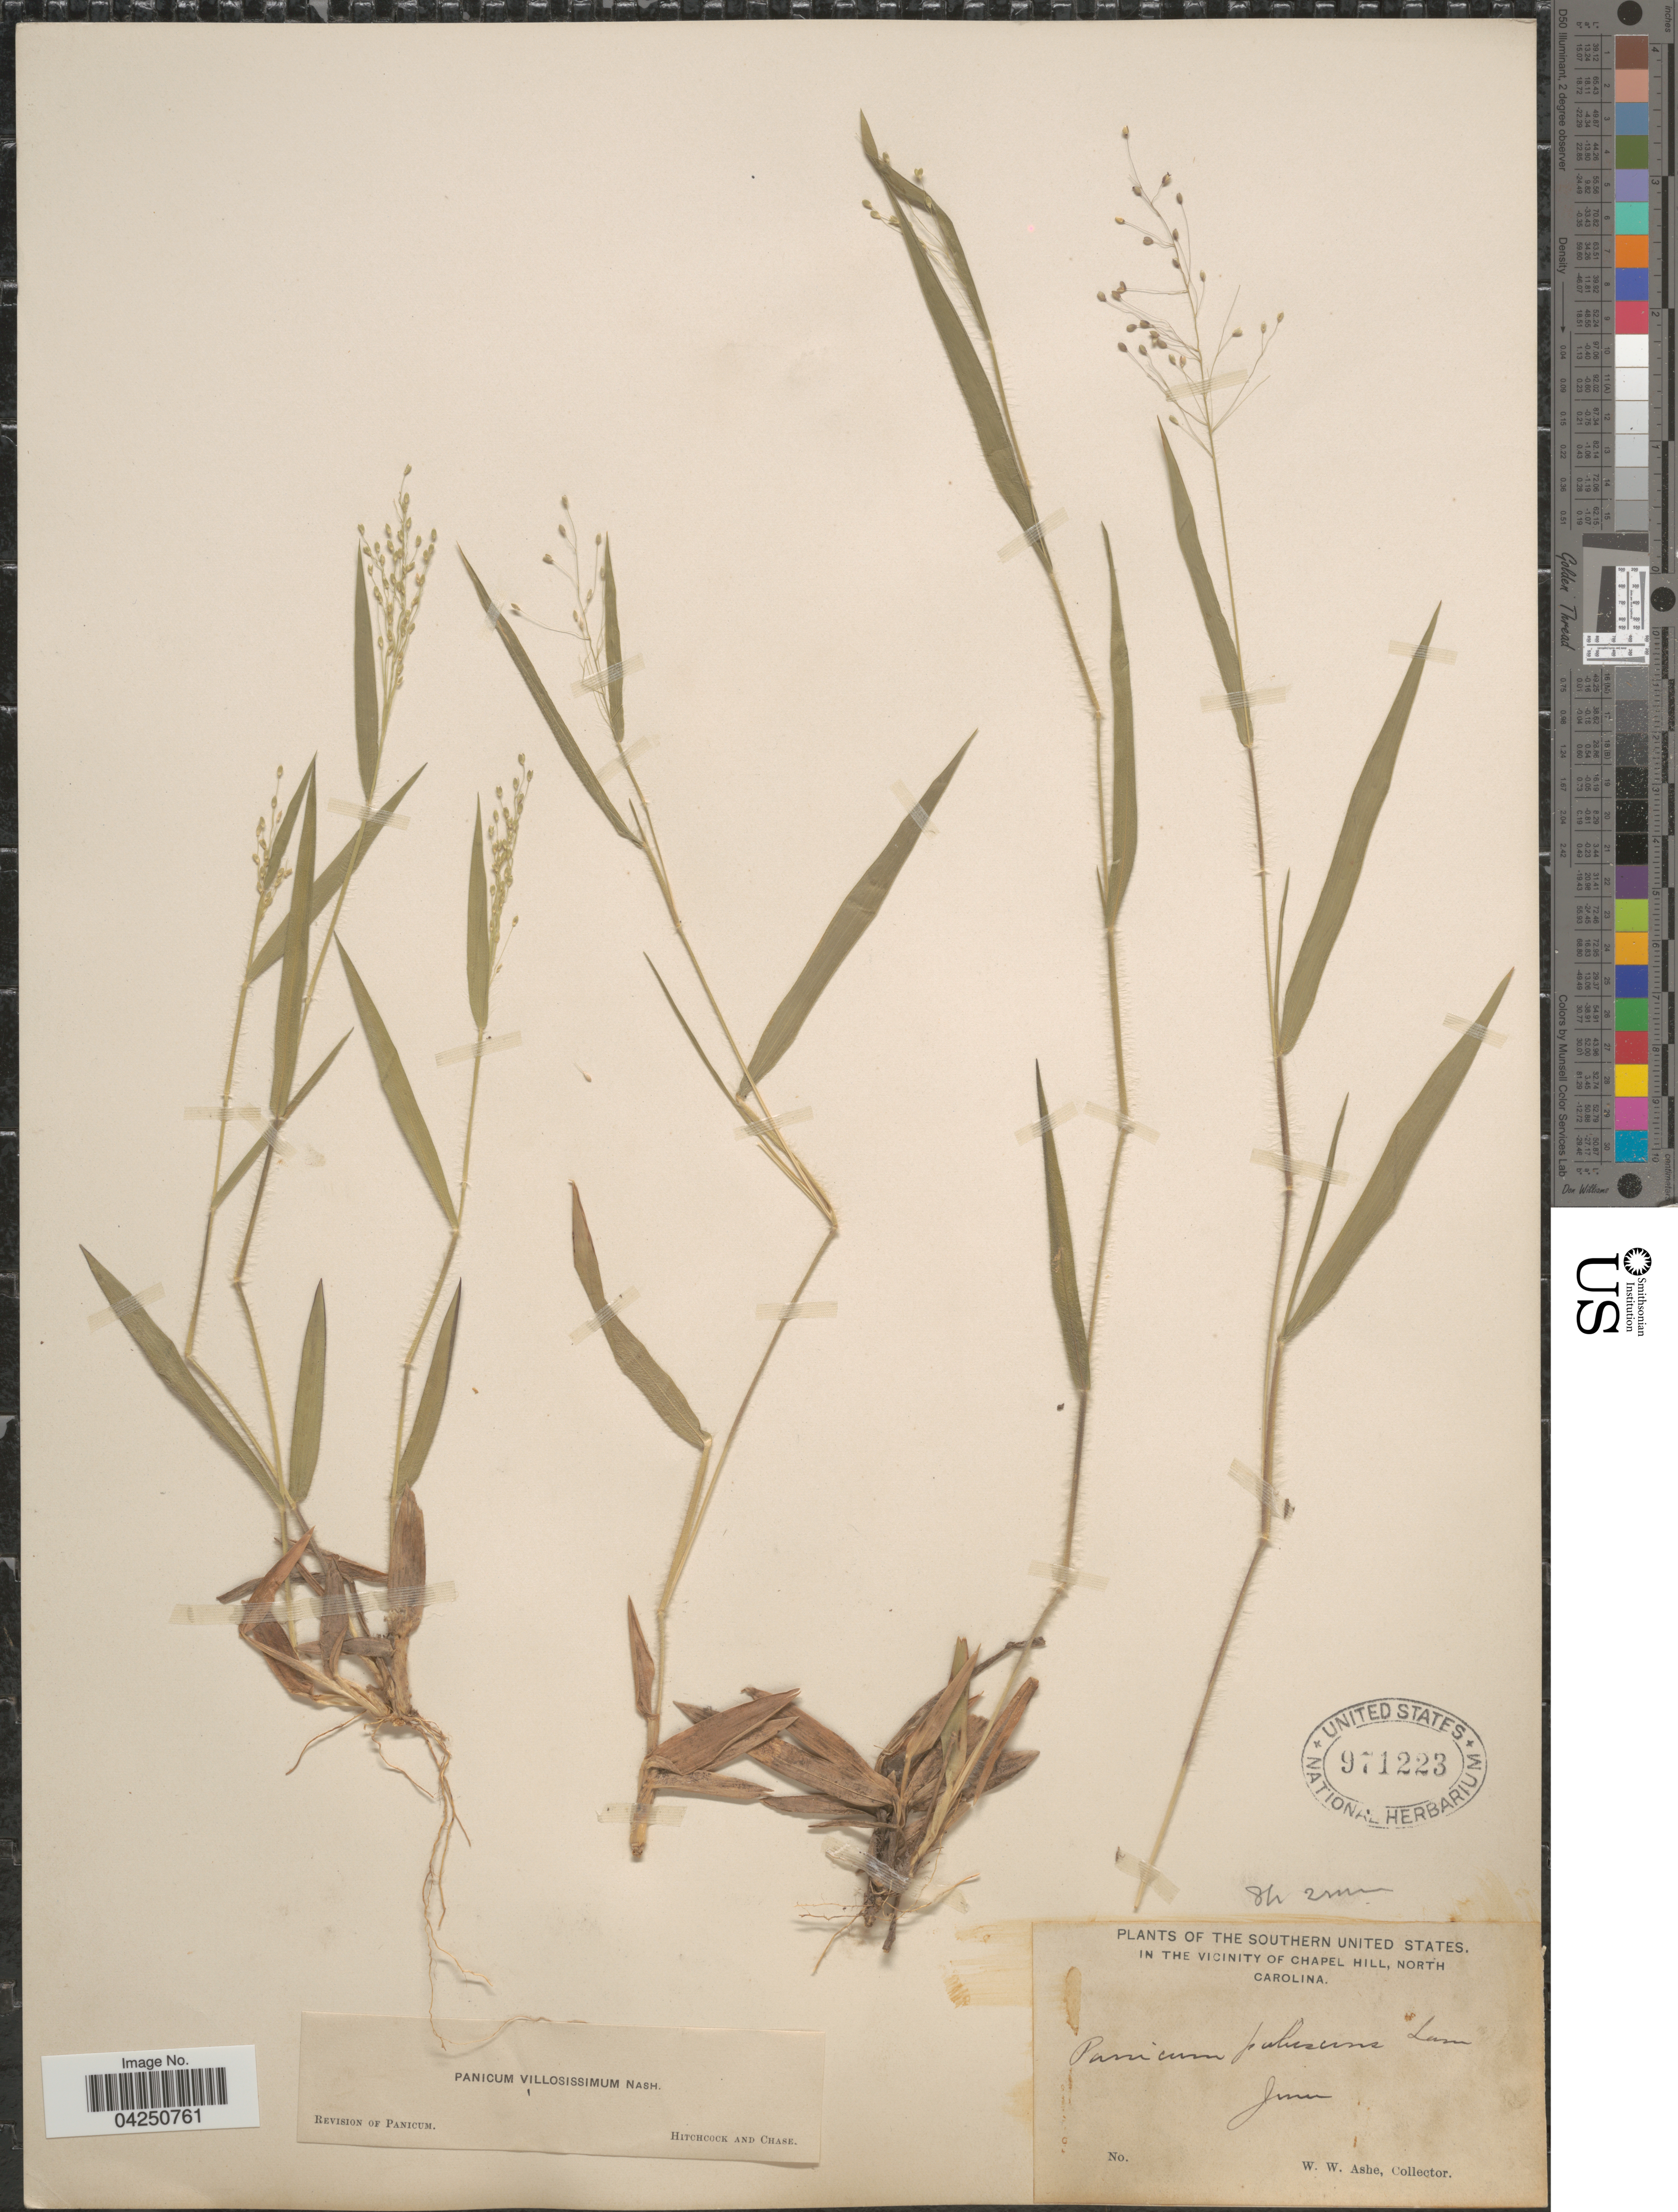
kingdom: Plantae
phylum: Tracheophyta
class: Liliopsida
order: Poales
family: Poaceae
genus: Dichanthelium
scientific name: Dichanthelium acuminatum var. acuminatum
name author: (Sw.) Gould & C.A. Clark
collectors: W. W. Ashe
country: United States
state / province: North Carolina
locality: The Southern United States. In The Vicinity Of Chapel Hill.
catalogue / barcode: US 971223